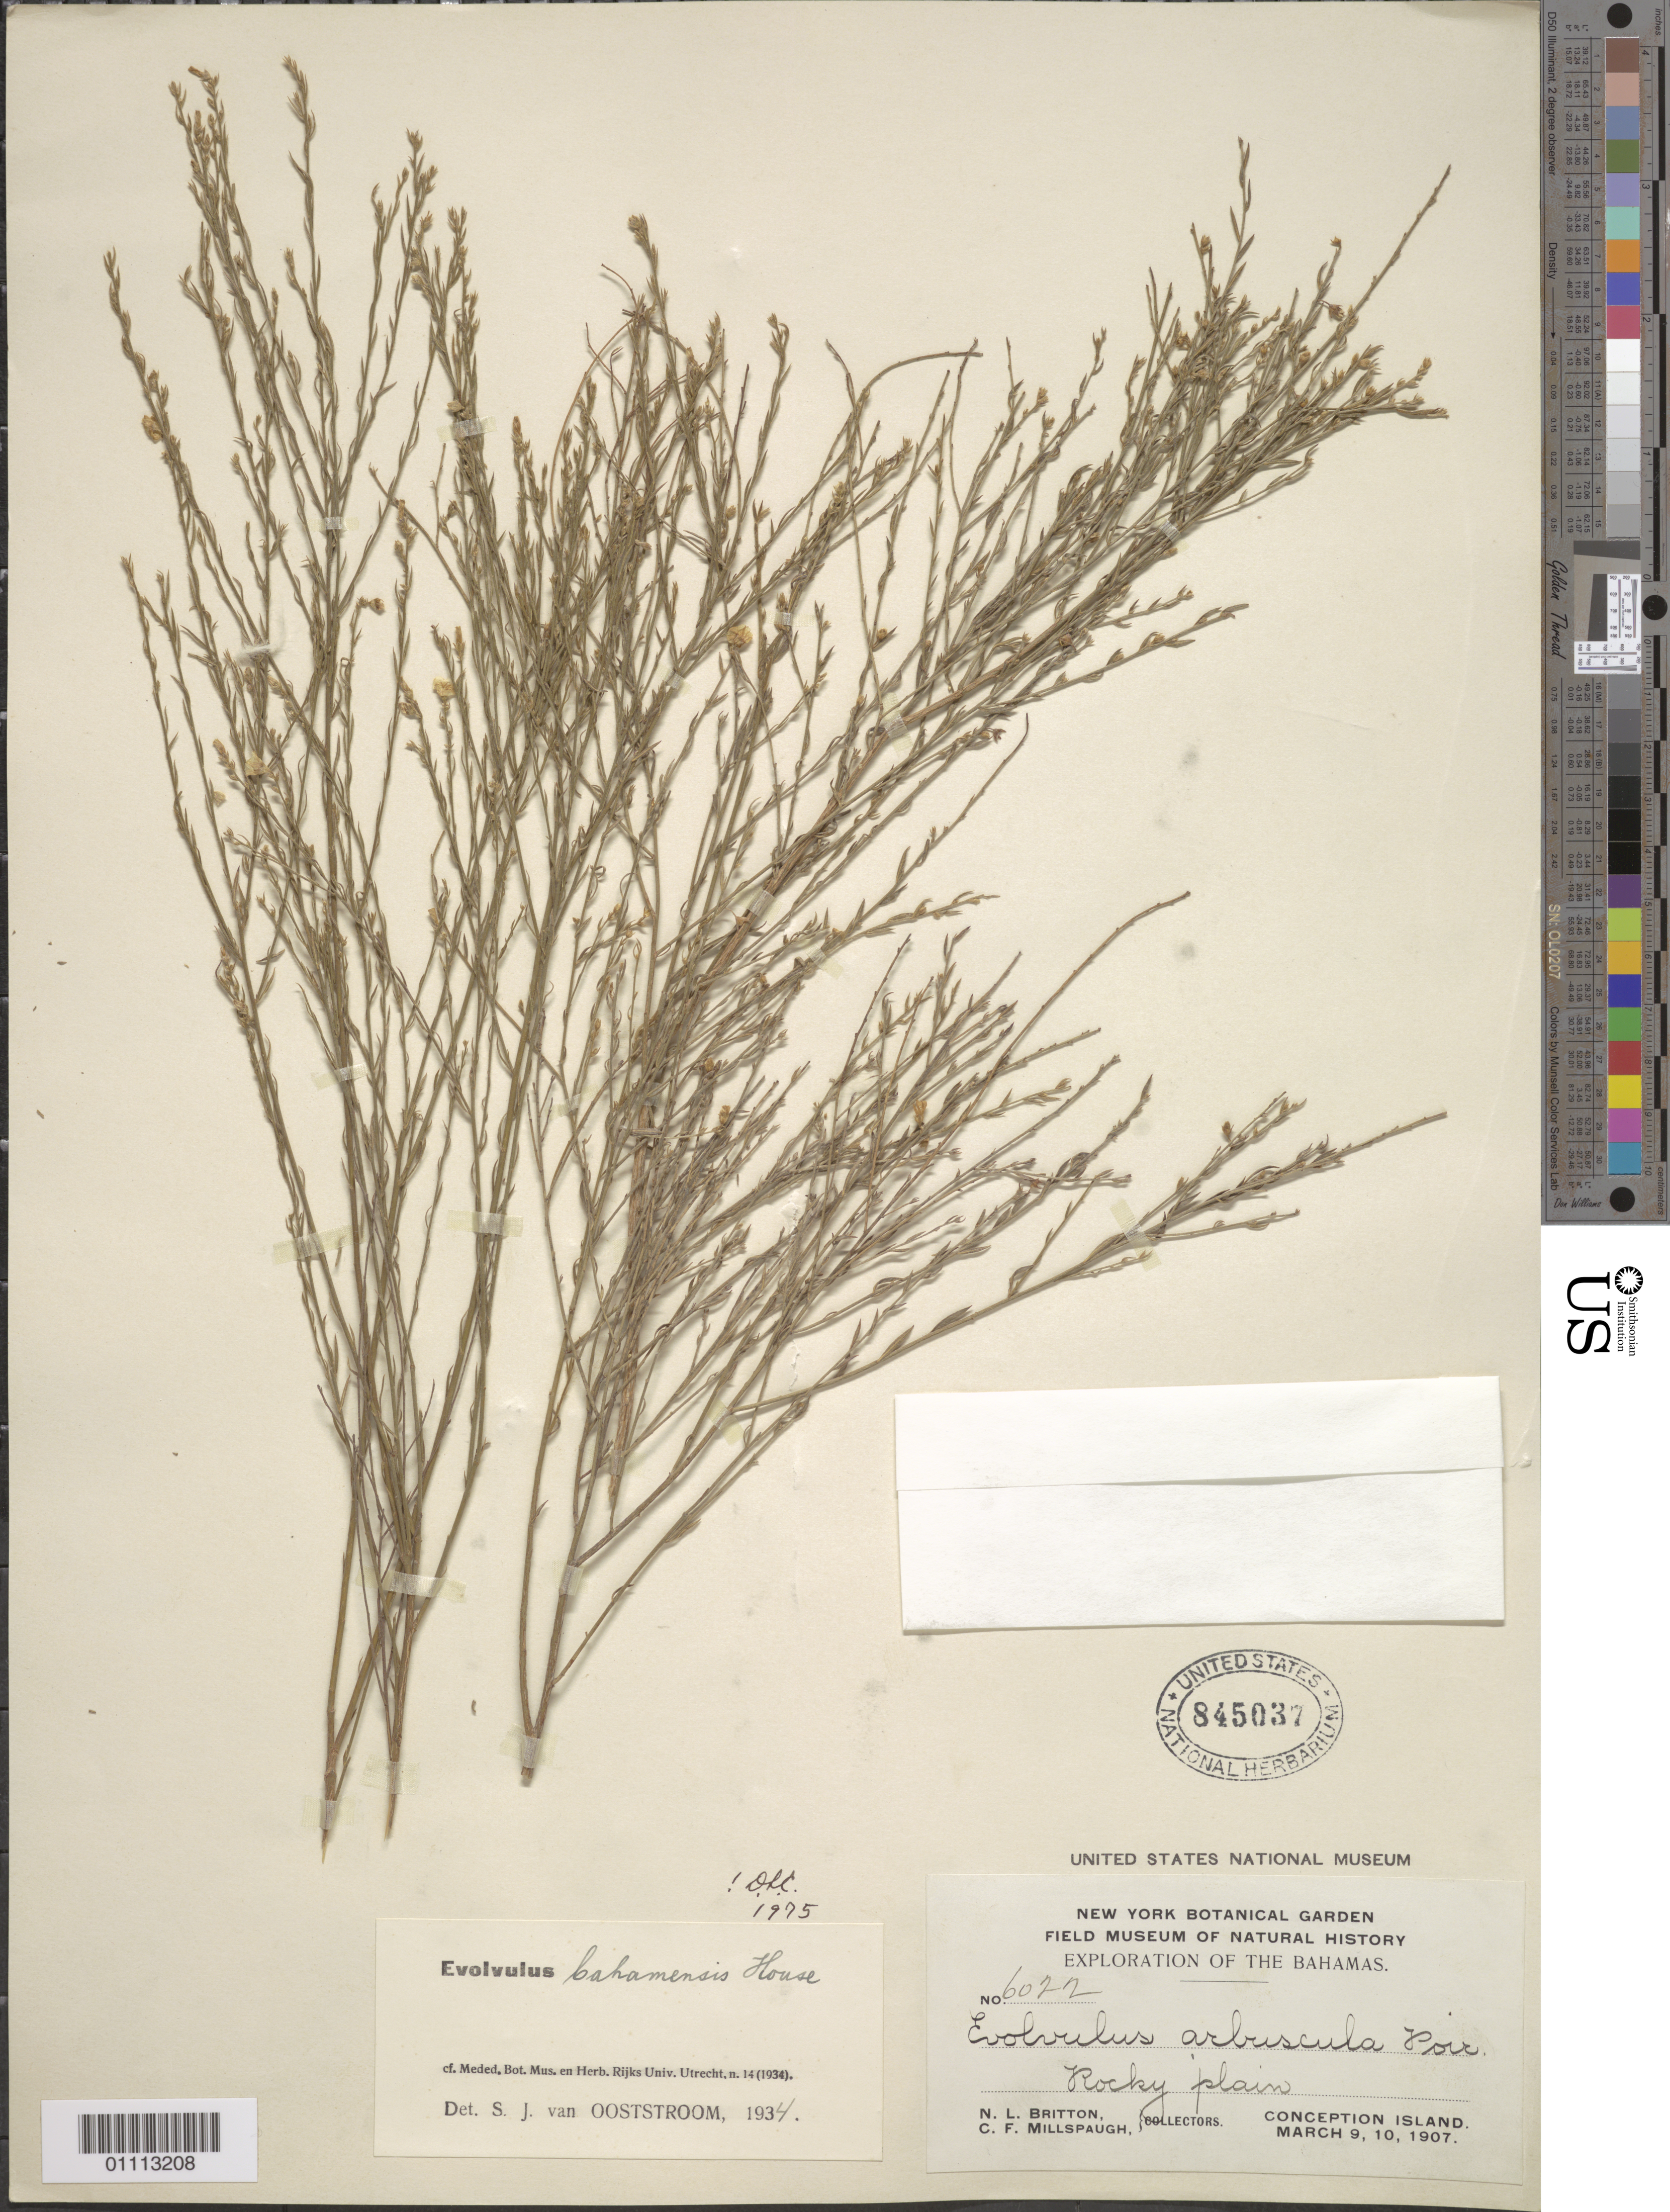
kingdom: Plantae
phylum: Tracheophyta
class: Magnoliopsida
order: Solanales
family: Convolvulaceae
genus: Evolvulus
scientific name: Evolvulus bahamensis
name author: House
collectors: N. Britton & C. F. Millspaugh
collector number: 6022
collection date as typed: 09 Mar 1907 and 10 Mar 1907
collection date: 1907-03-09,1907-03-10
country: Bahamas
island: Conception I.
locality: Rocky plain.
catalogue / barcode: US 845037